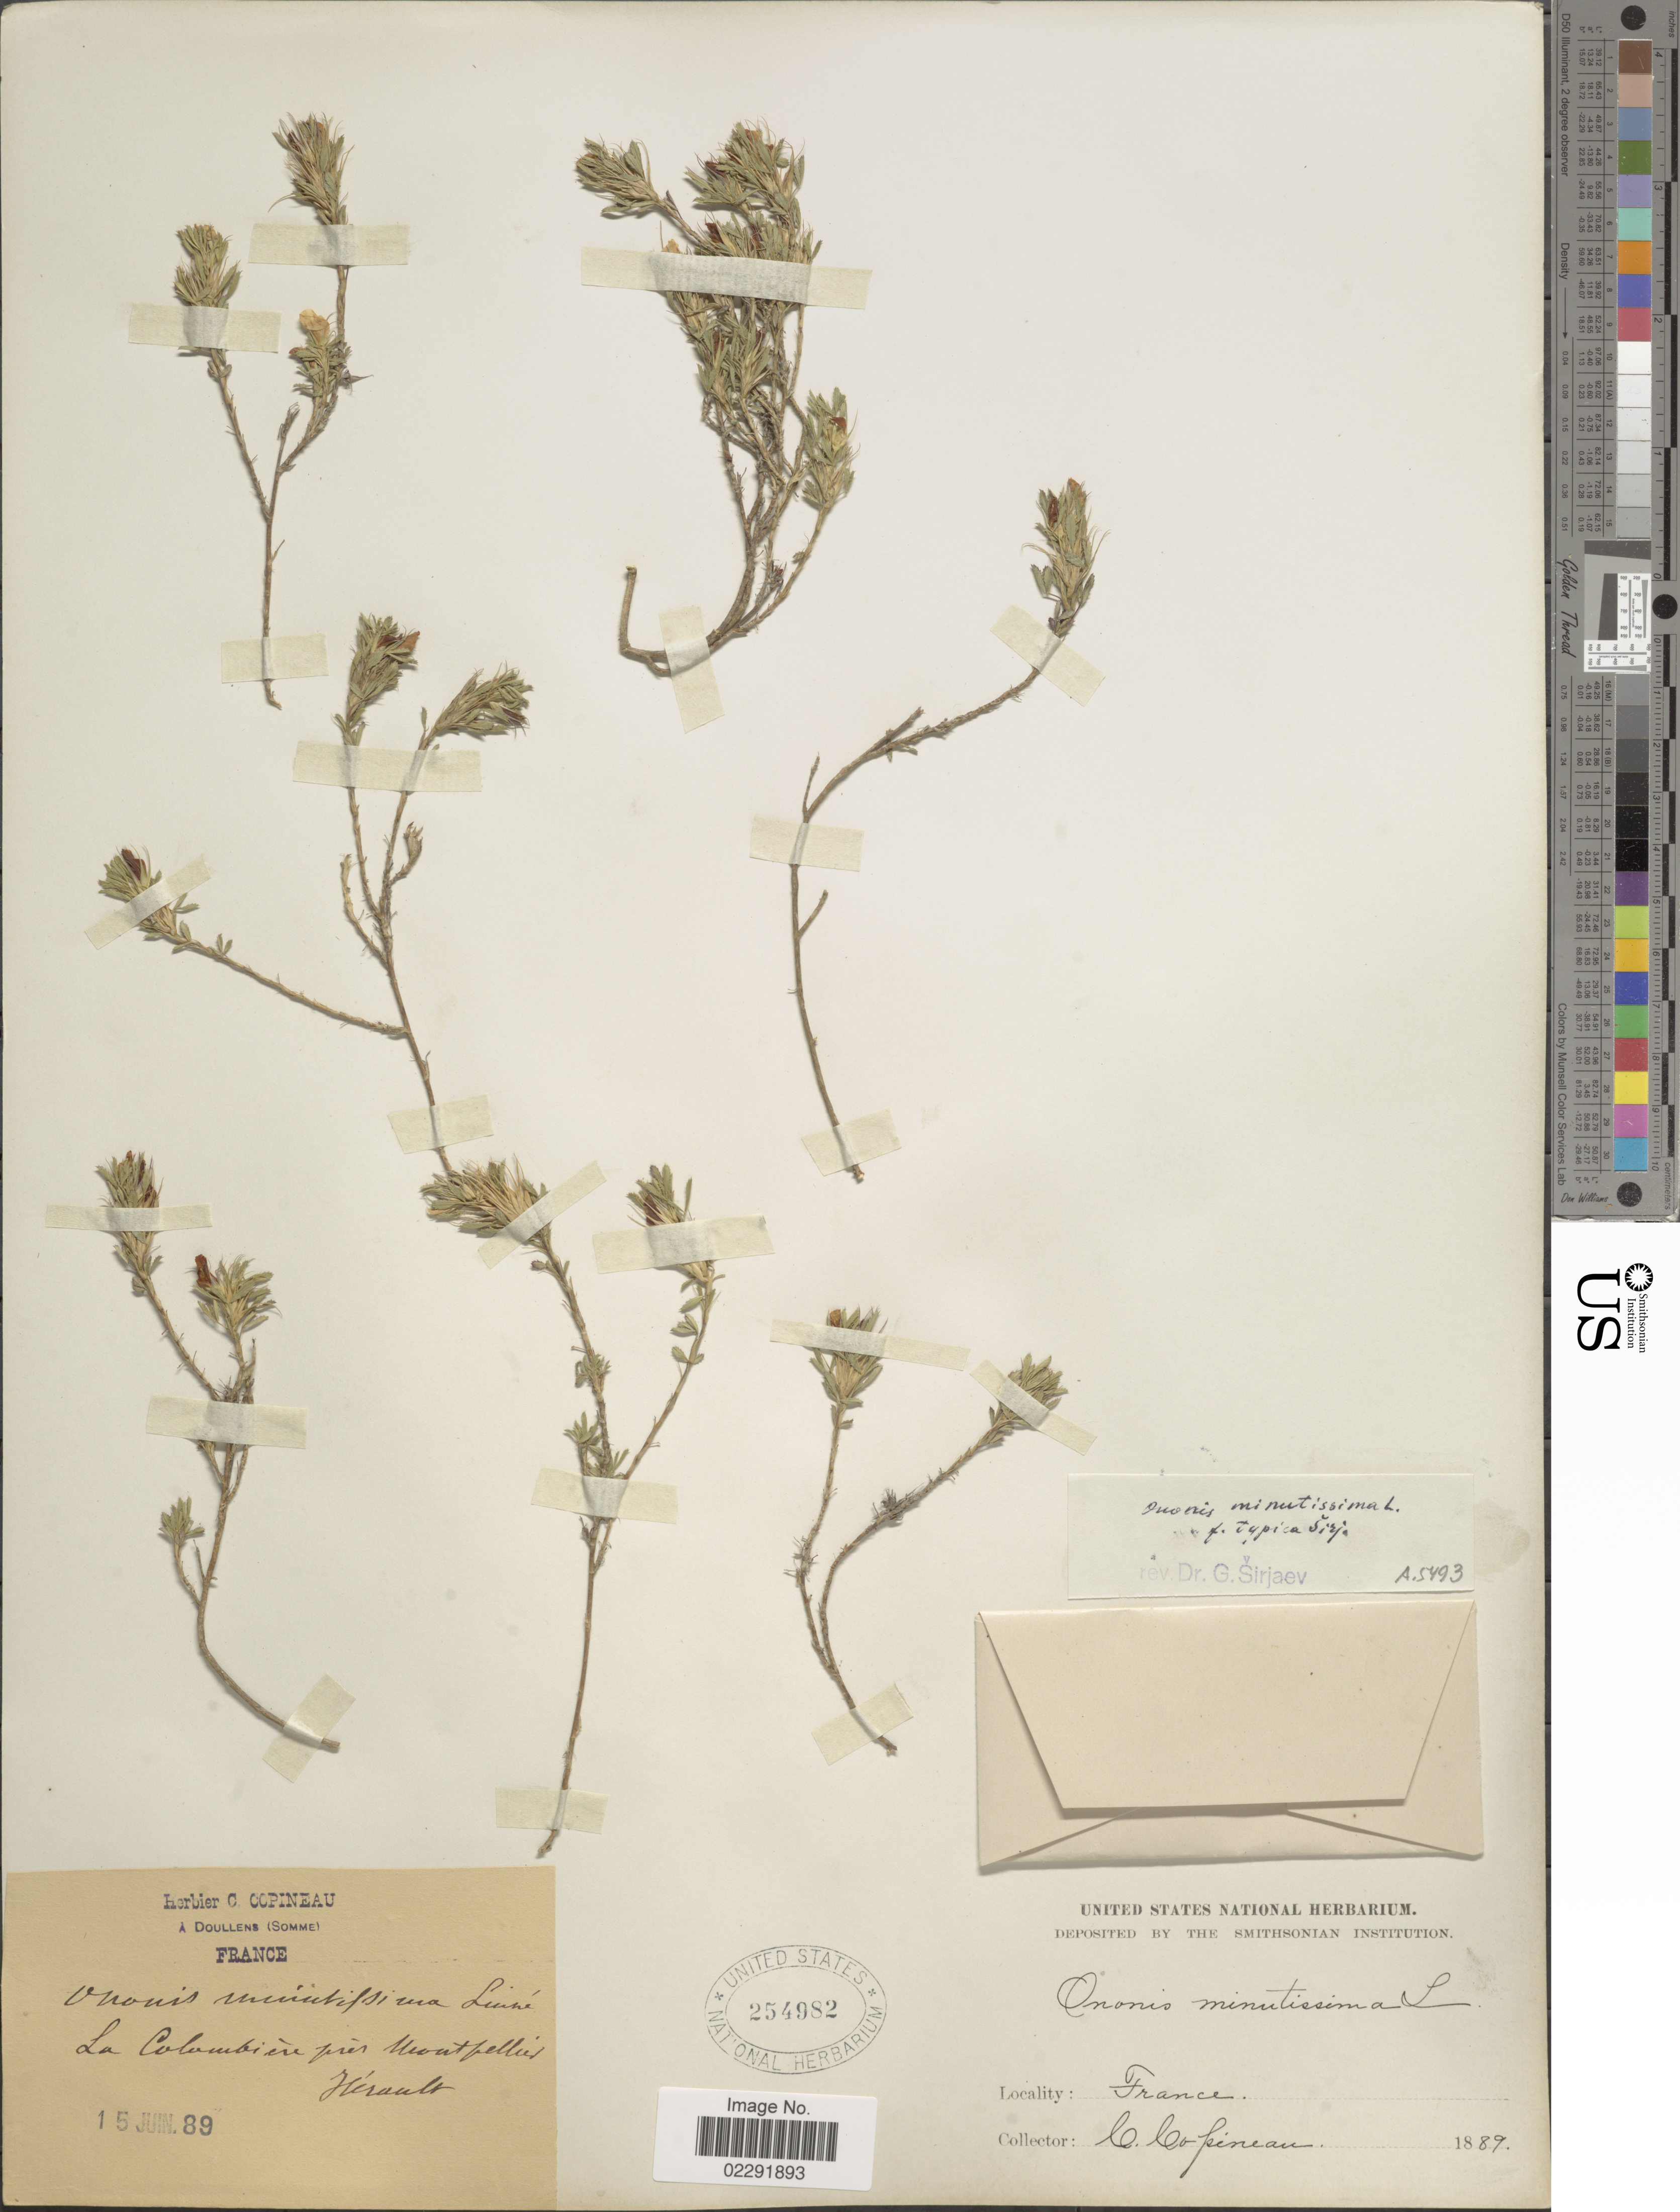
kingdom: Plantae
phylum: Tracheophyta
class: Magnoliopsida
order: Fabales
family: Fabaceae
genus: Ononis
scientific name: Ononis minutissima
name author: L.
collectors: C. Copineau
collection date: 1899-06-15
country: France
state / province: Occitanie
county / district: Hérault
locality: La Colombière près Montpellier, Hérault.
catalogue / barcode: US 254982